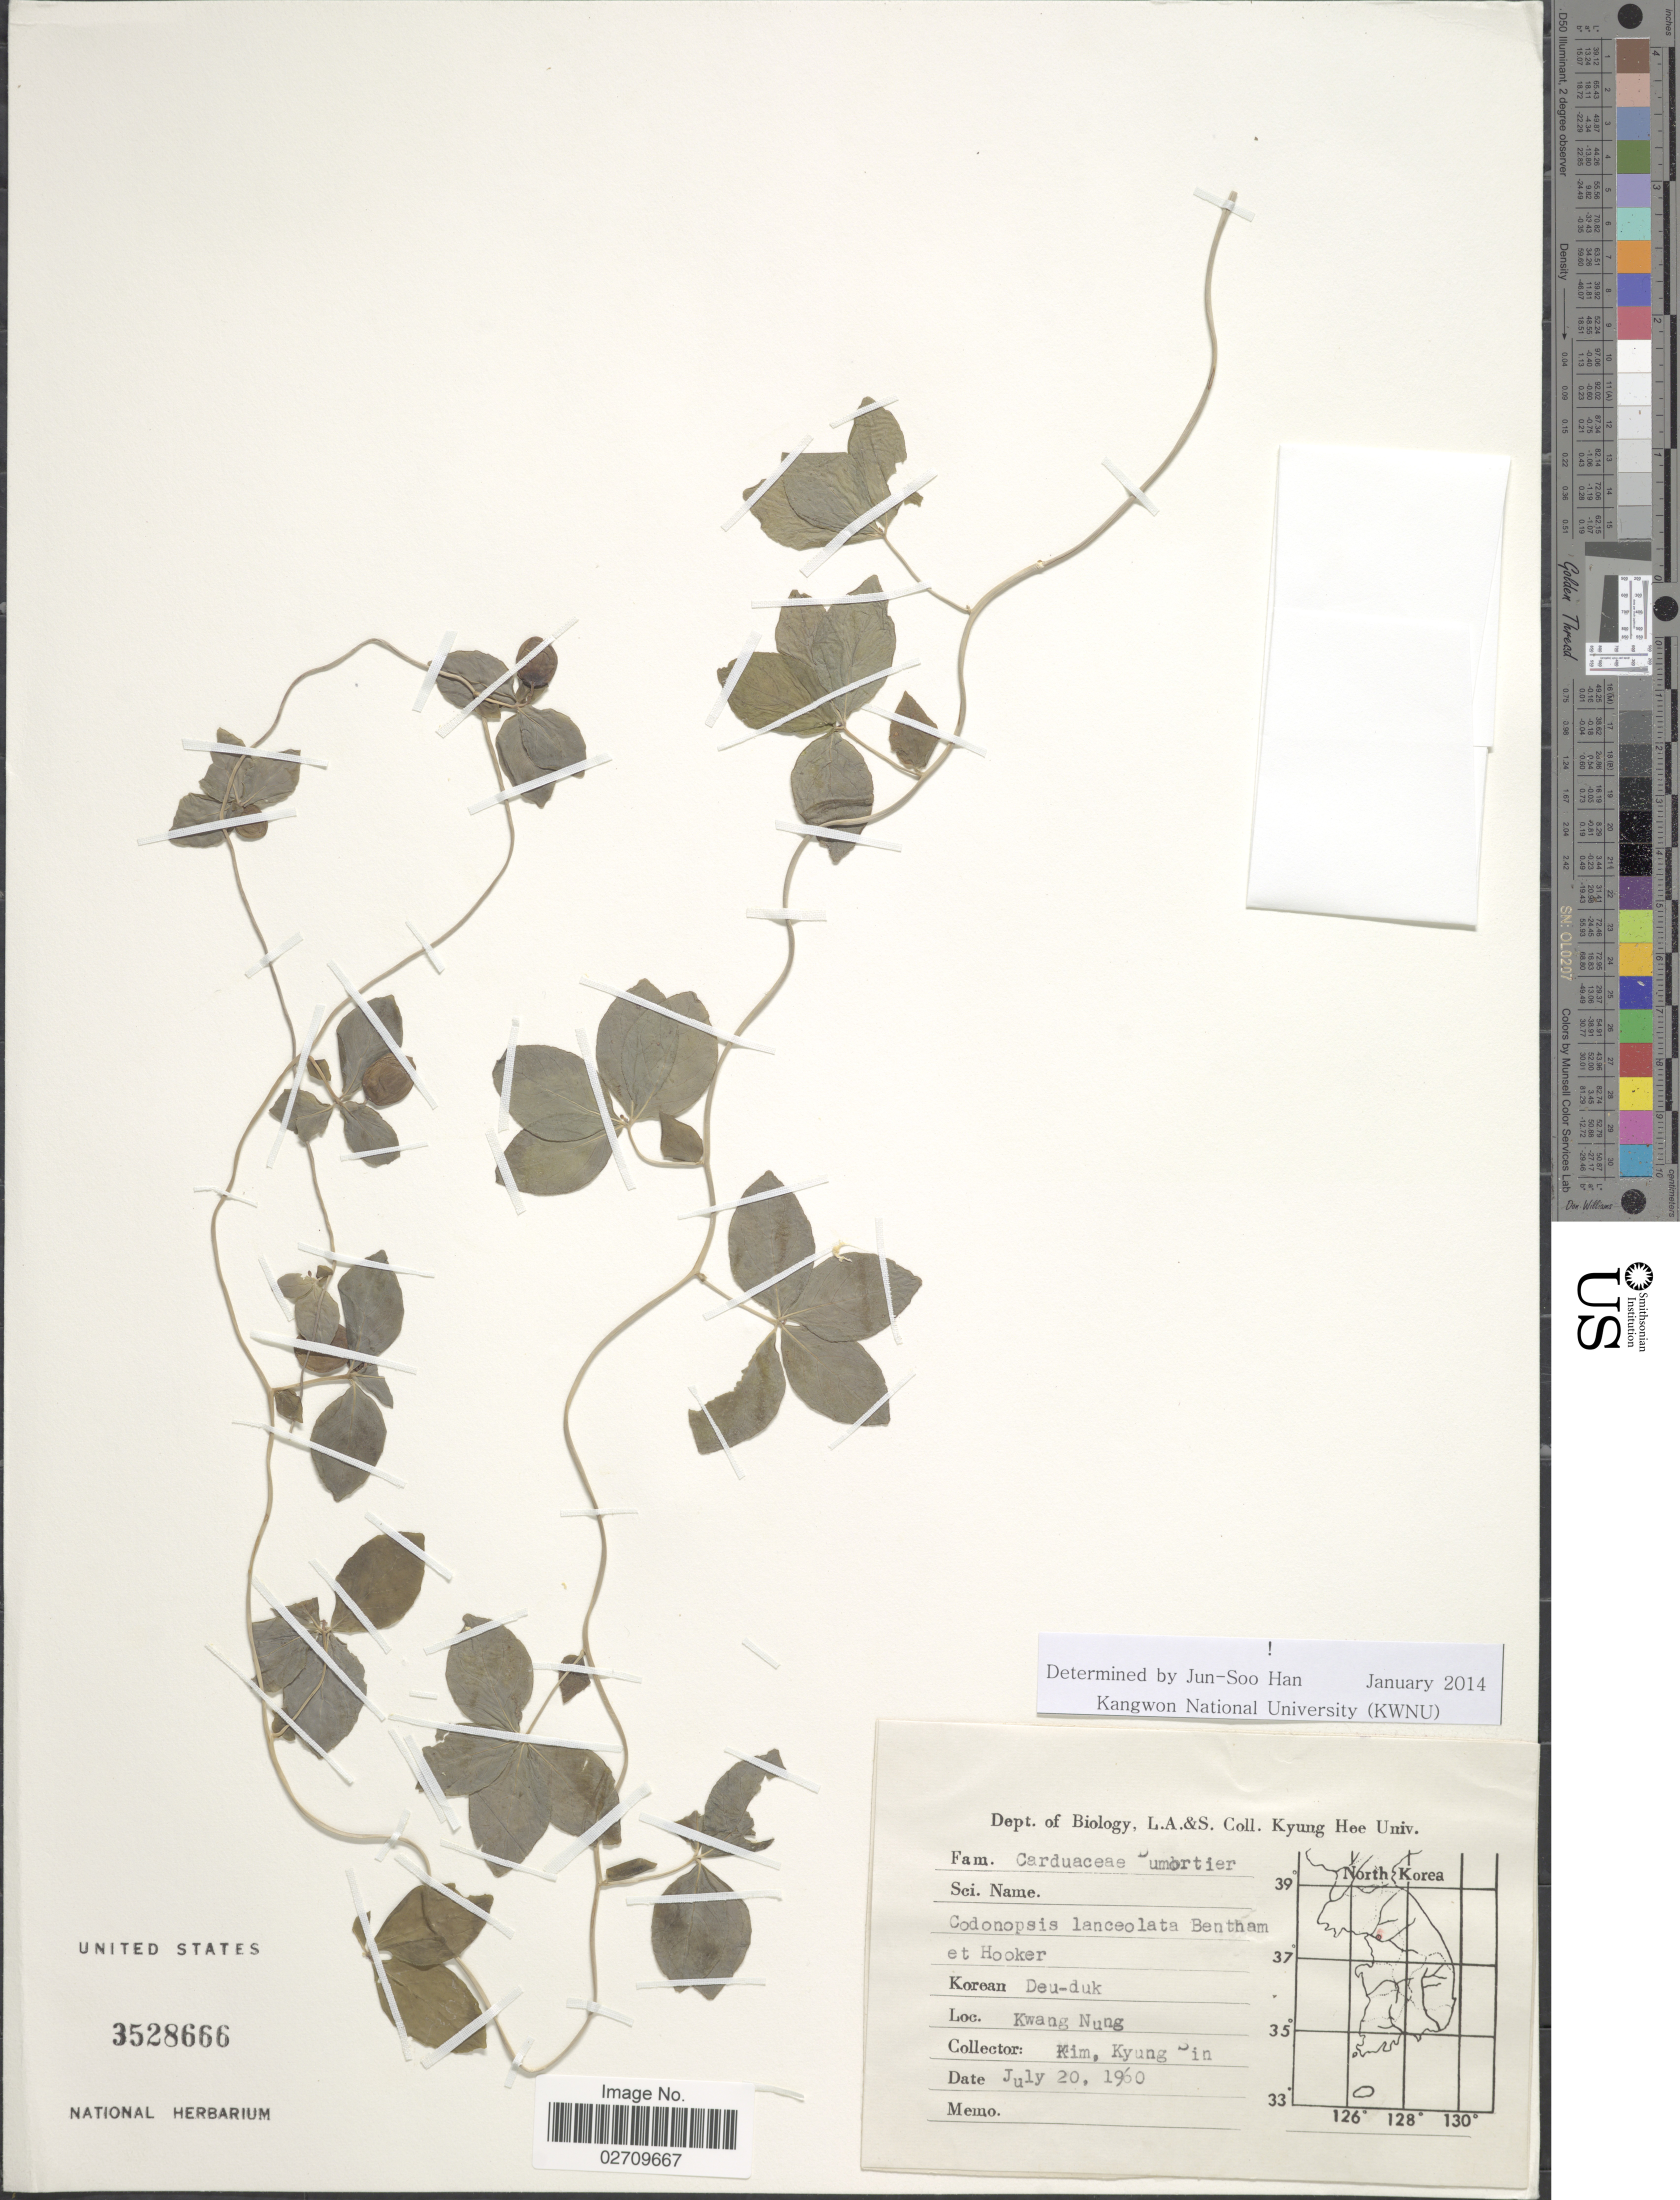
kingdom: Plantae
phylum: Tracheophyta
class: Magnoliopsida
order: Asterales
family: Campanulaceae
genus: Codonopsis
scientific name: Codonopsis lanceolata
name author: (Siebold & Zucc.) Benth. & Hook. f. ex Trautv.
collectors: K. Kim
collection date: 1960-07-20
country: South Korea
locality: Kwang Nung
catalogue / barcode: US 3528666